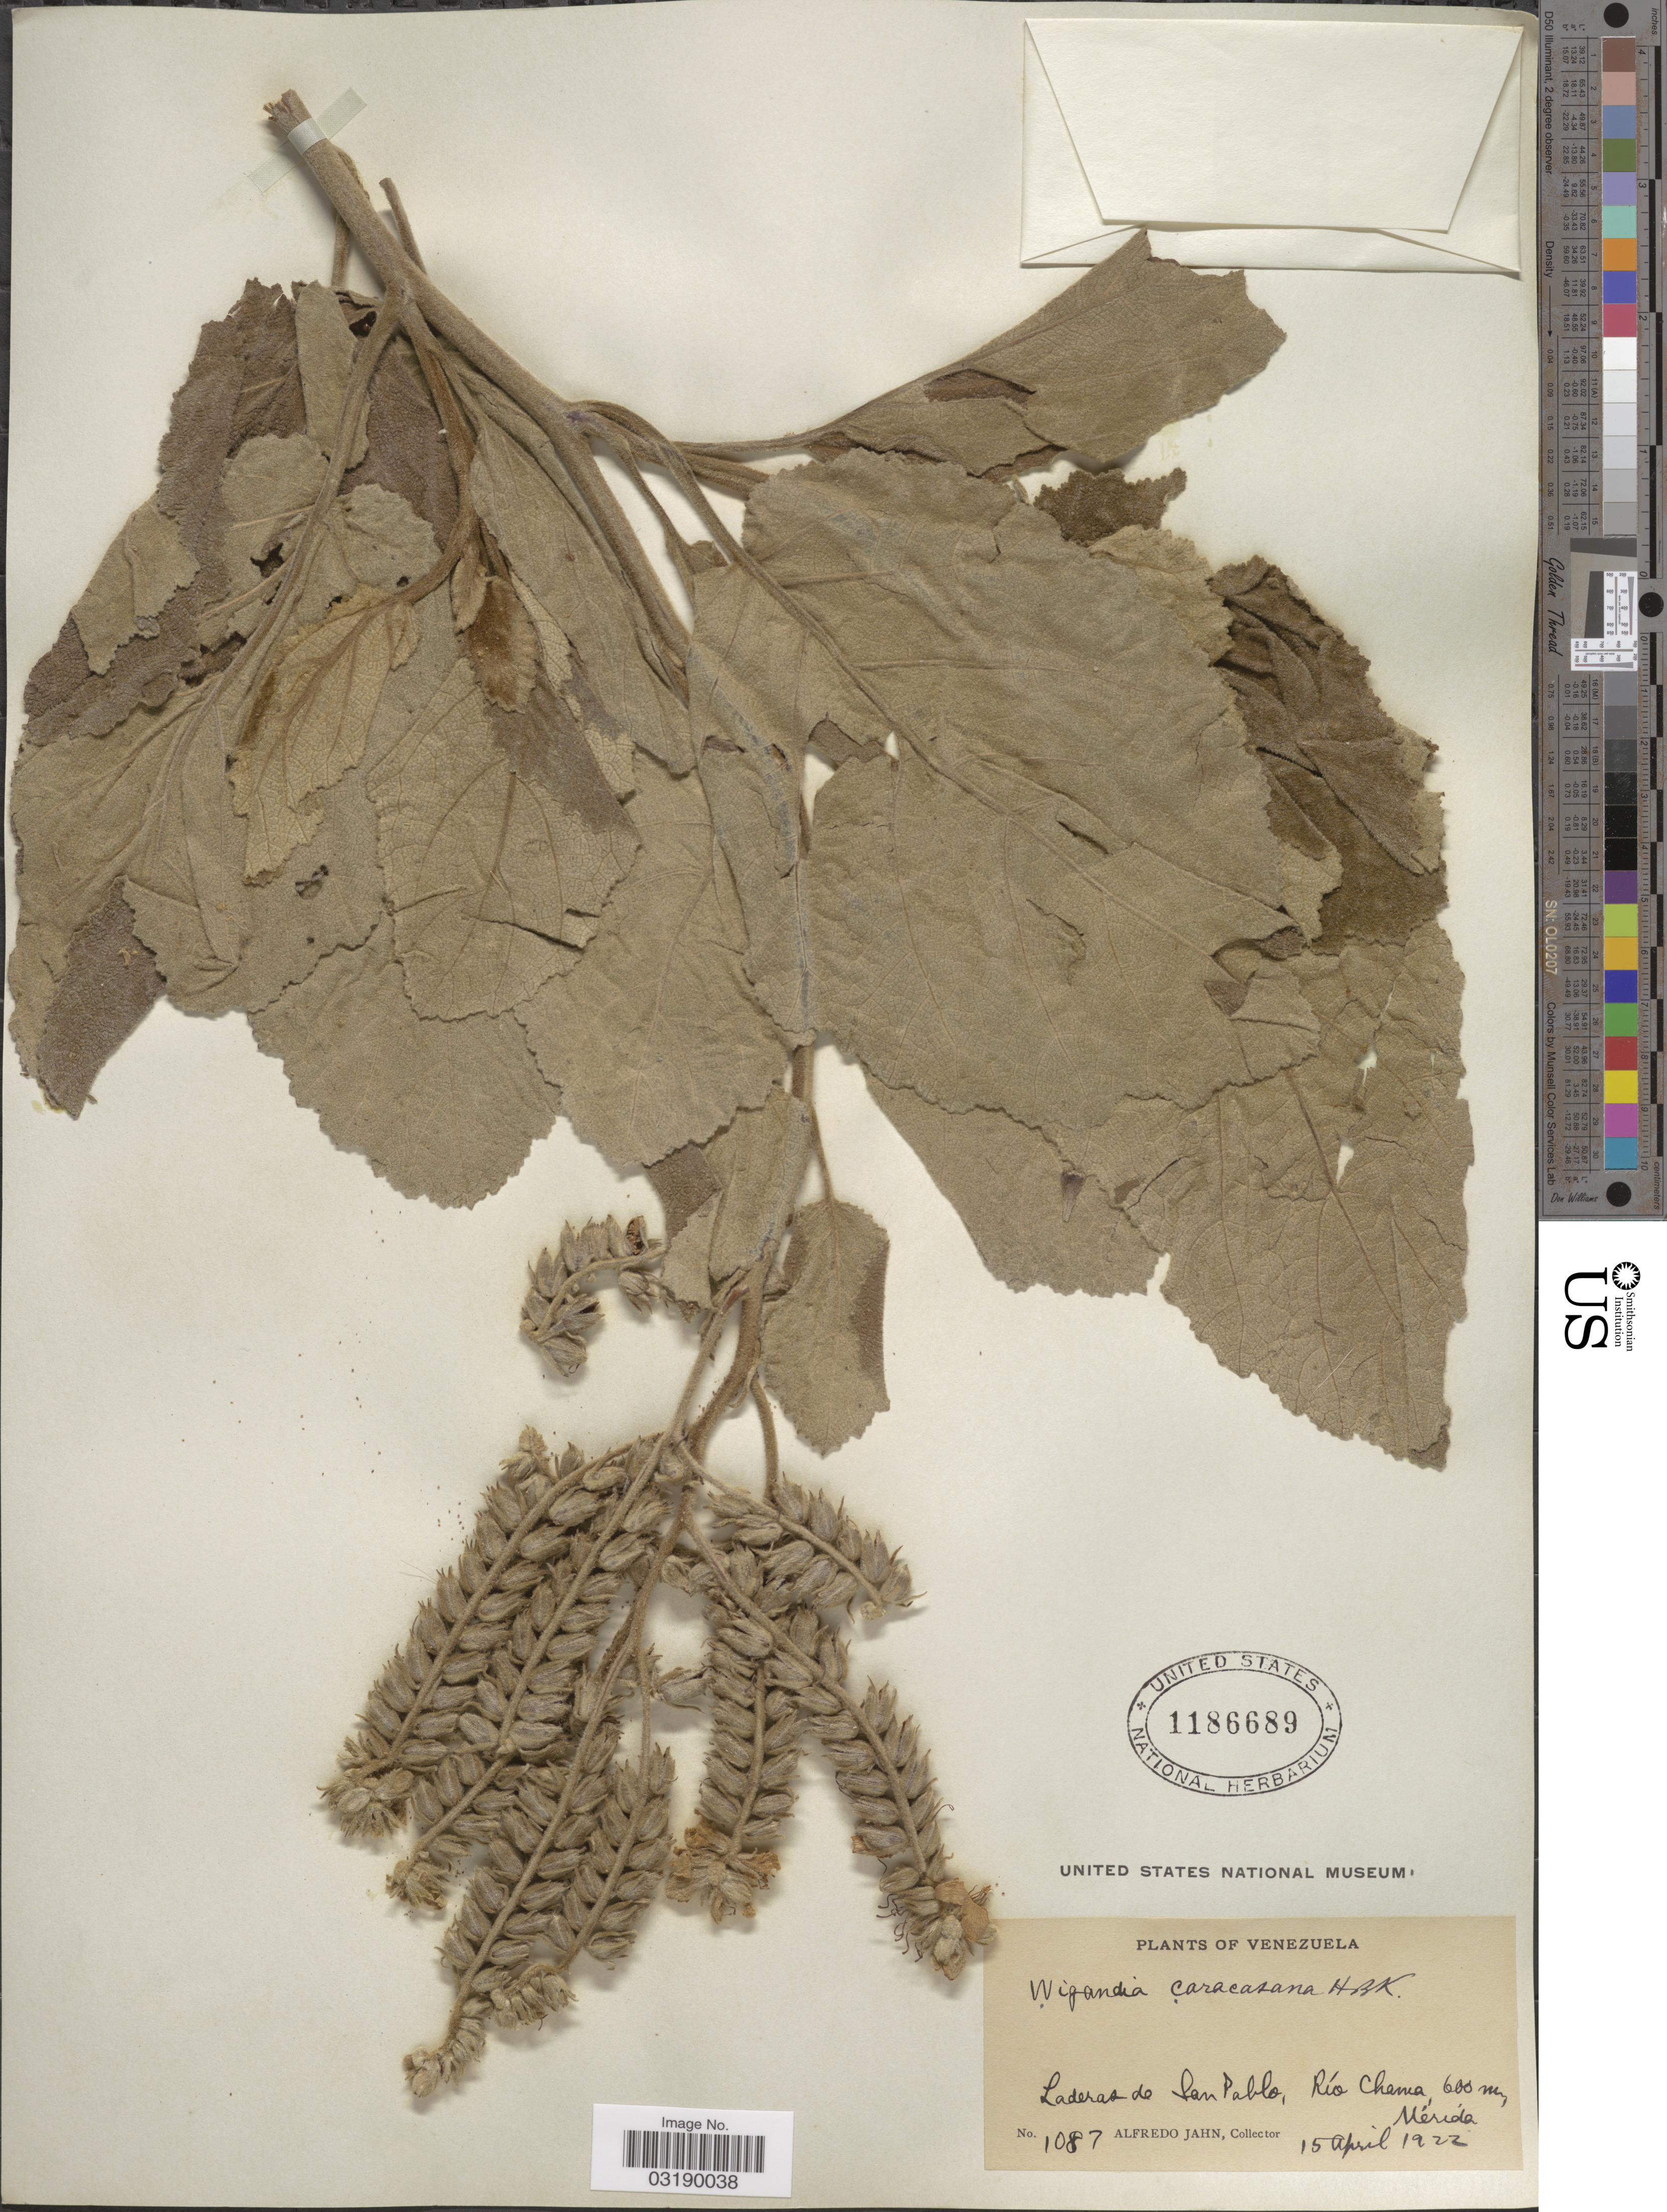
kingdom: Plantae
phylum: Tracheophyta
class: Magnoliopsida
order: Boraginales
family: Namaceae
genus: Wigandia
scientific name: Wigandia caracasana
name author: Kunth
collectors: A. Jahn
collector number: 1087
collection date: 1922-04-15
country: Venezuela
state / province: Mérida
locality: Laderas de San Pablo, Río Chema.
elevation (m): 600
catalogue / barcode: US 1186689